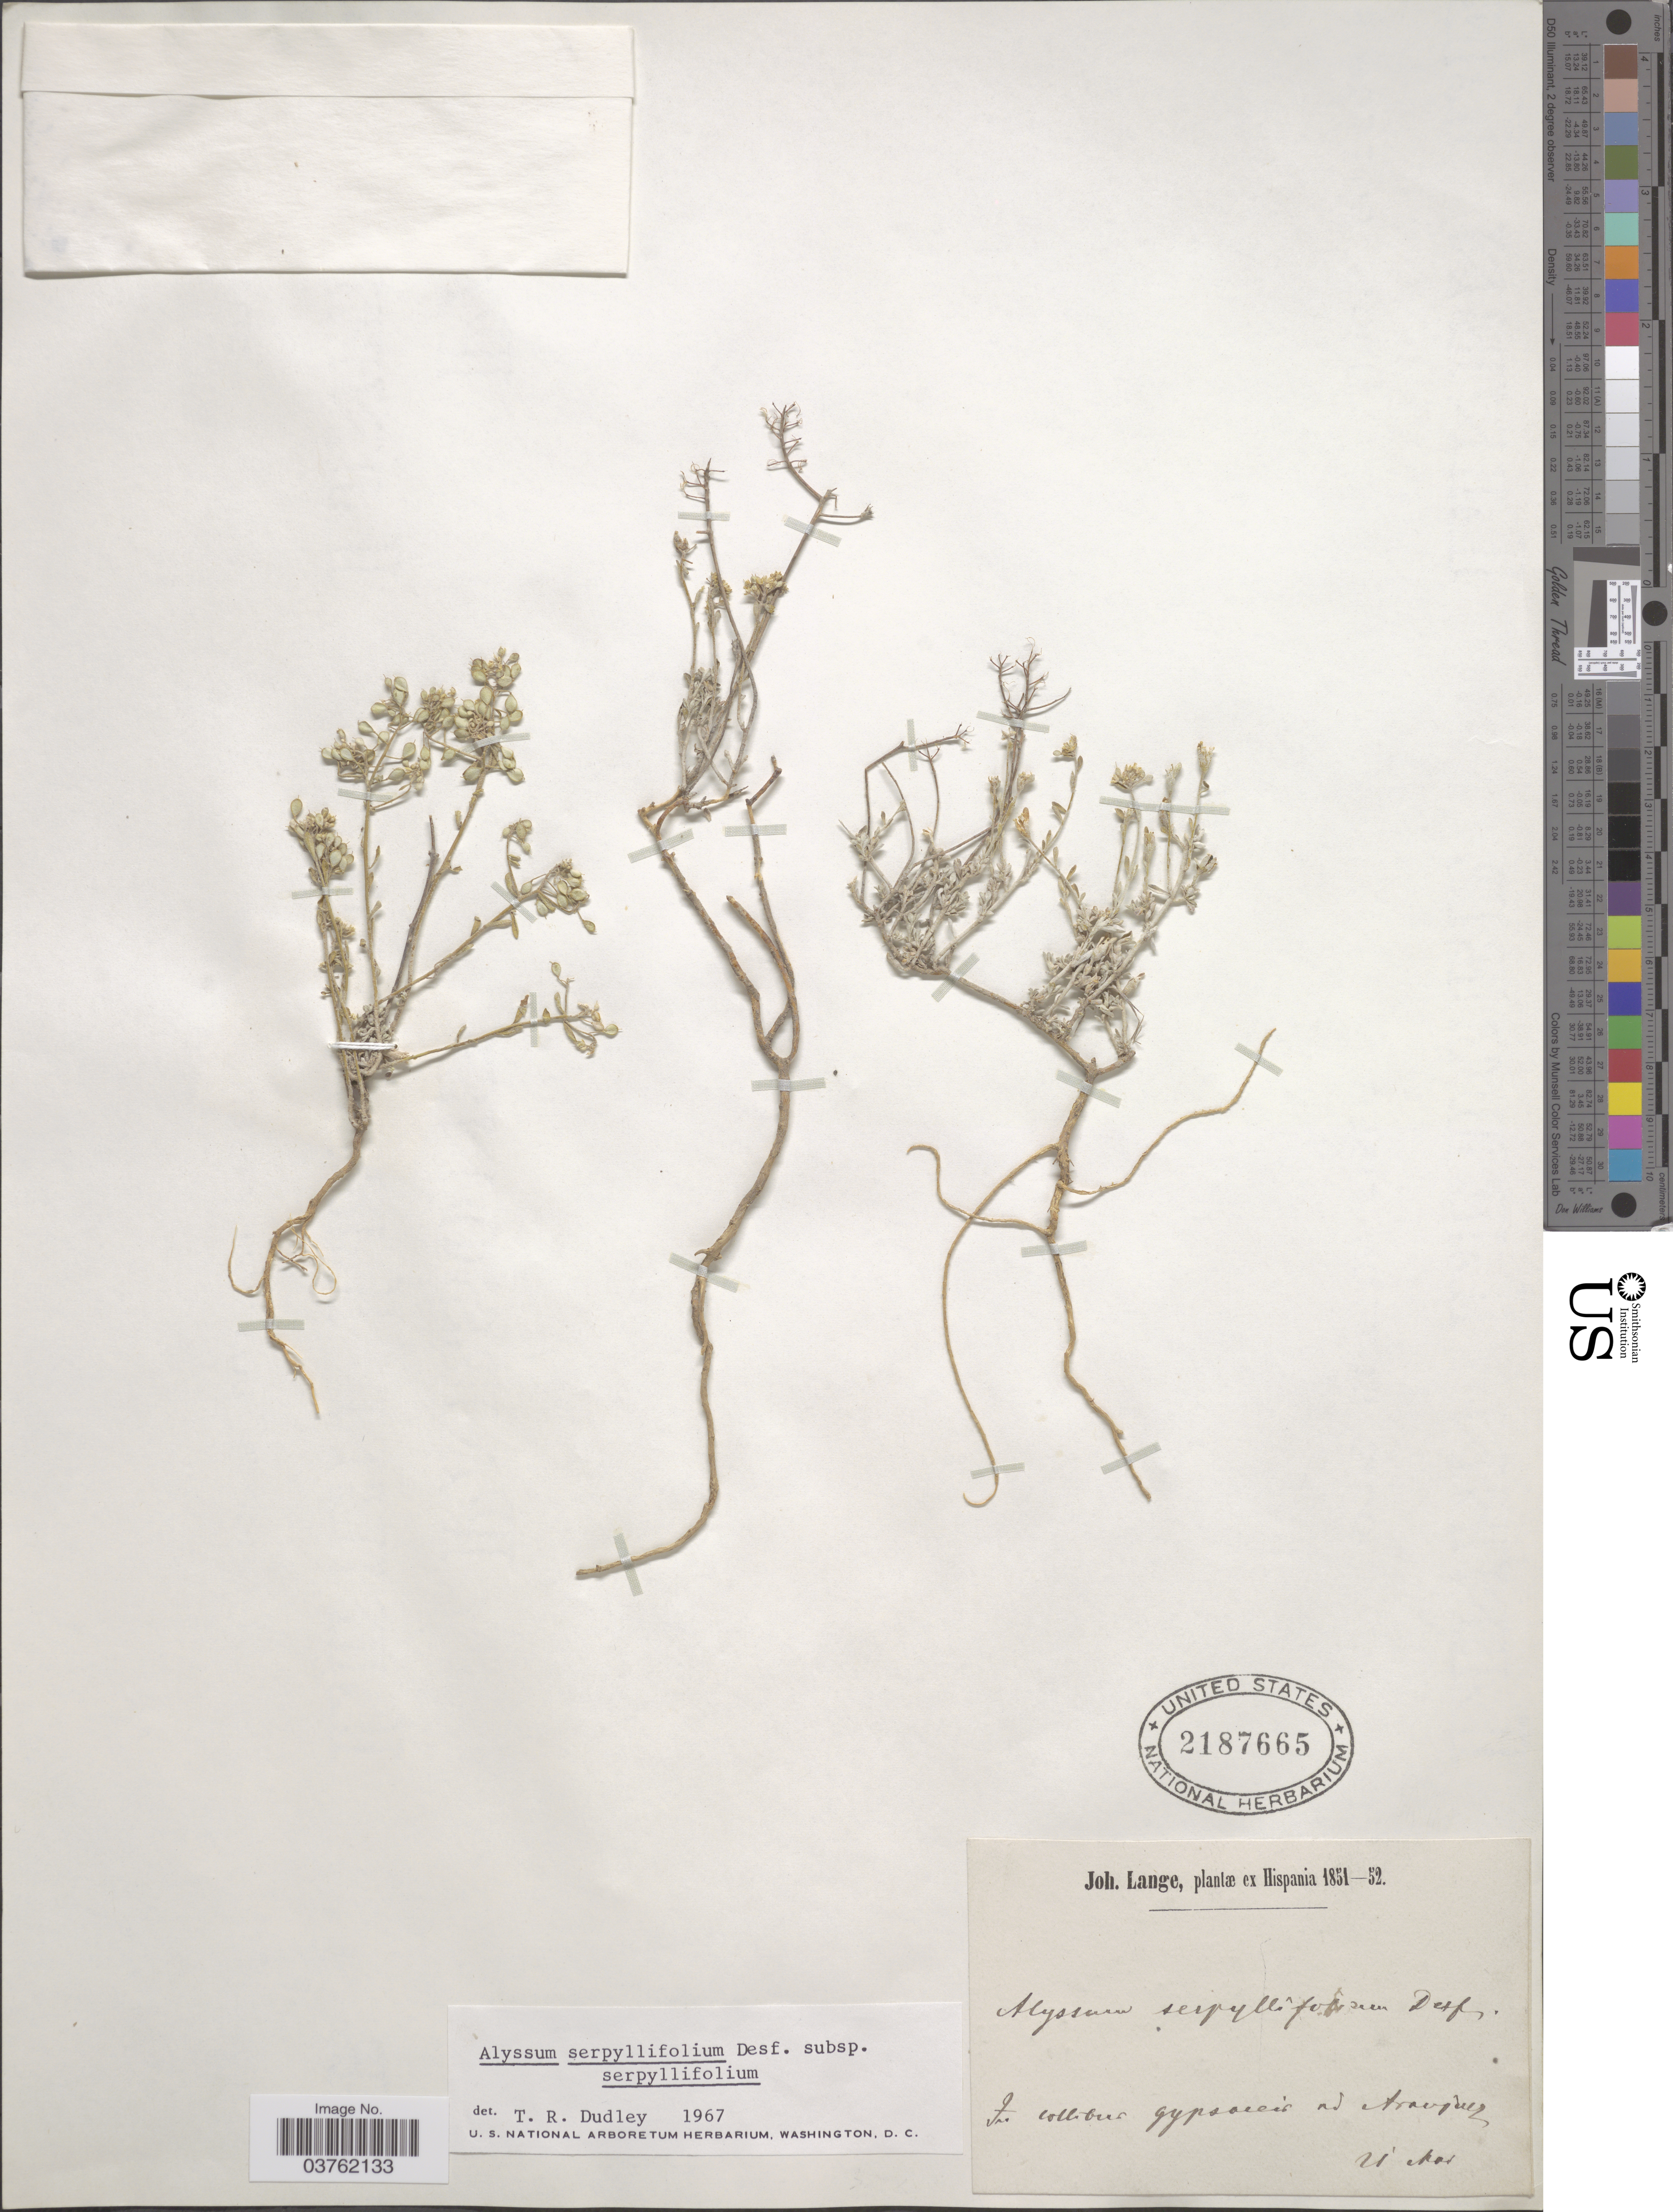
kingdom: Plantae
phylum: Tracheophyta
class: Magnoliopsida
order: Brassicales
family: Brassicaceae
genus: Alyssum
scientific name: Alyssum serpyllifolium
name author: Desf.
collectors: J. M. C. Lange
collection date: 1851-03-21/1852-03-21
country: Spain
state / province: Madrid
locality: Hispania. In collibus gypsoccis ad Aranjuez.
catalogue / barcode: US 2187665